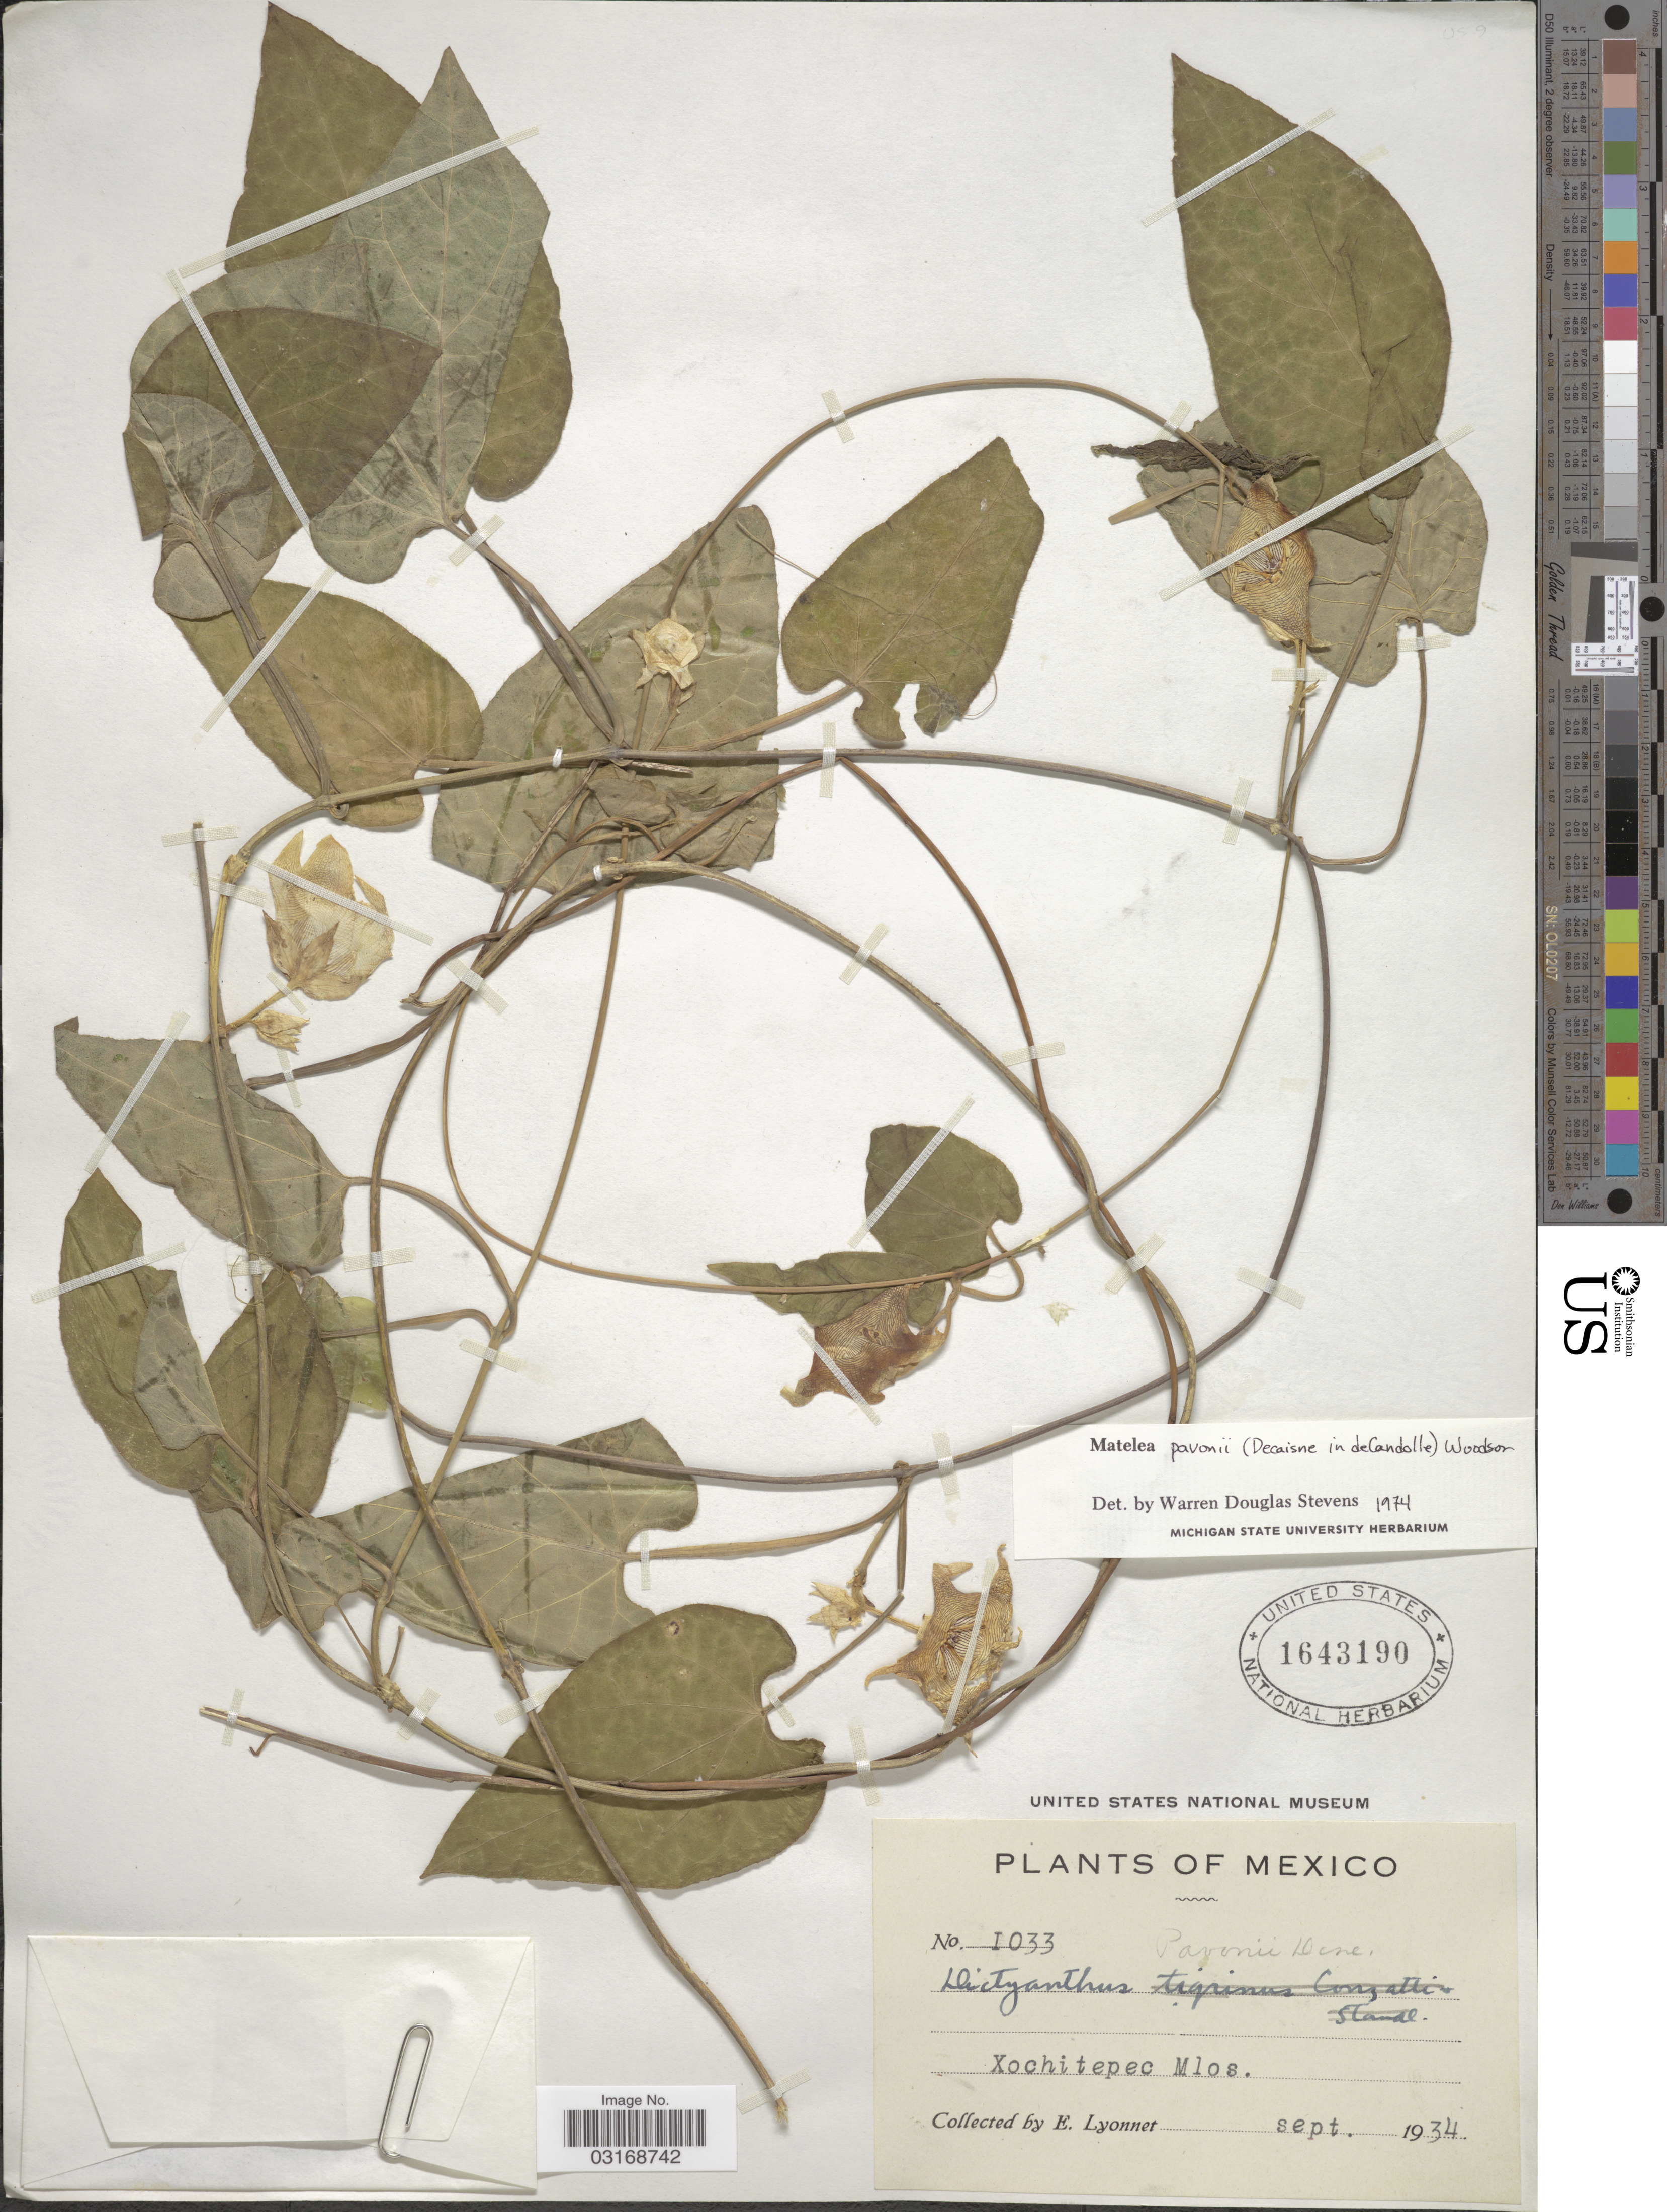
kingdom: Plantae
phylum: Tracheophyta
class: Magnoliopsida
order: Gentianales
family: Apocynaceae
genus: Matelea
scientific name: Matelea pavonii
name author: (Decne.) Woodson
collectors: E. Lyonnet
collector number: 1033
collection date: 1934-09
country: Mexico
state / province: Morelos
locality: Xochitepec Mlos.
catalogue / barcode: US 1643190